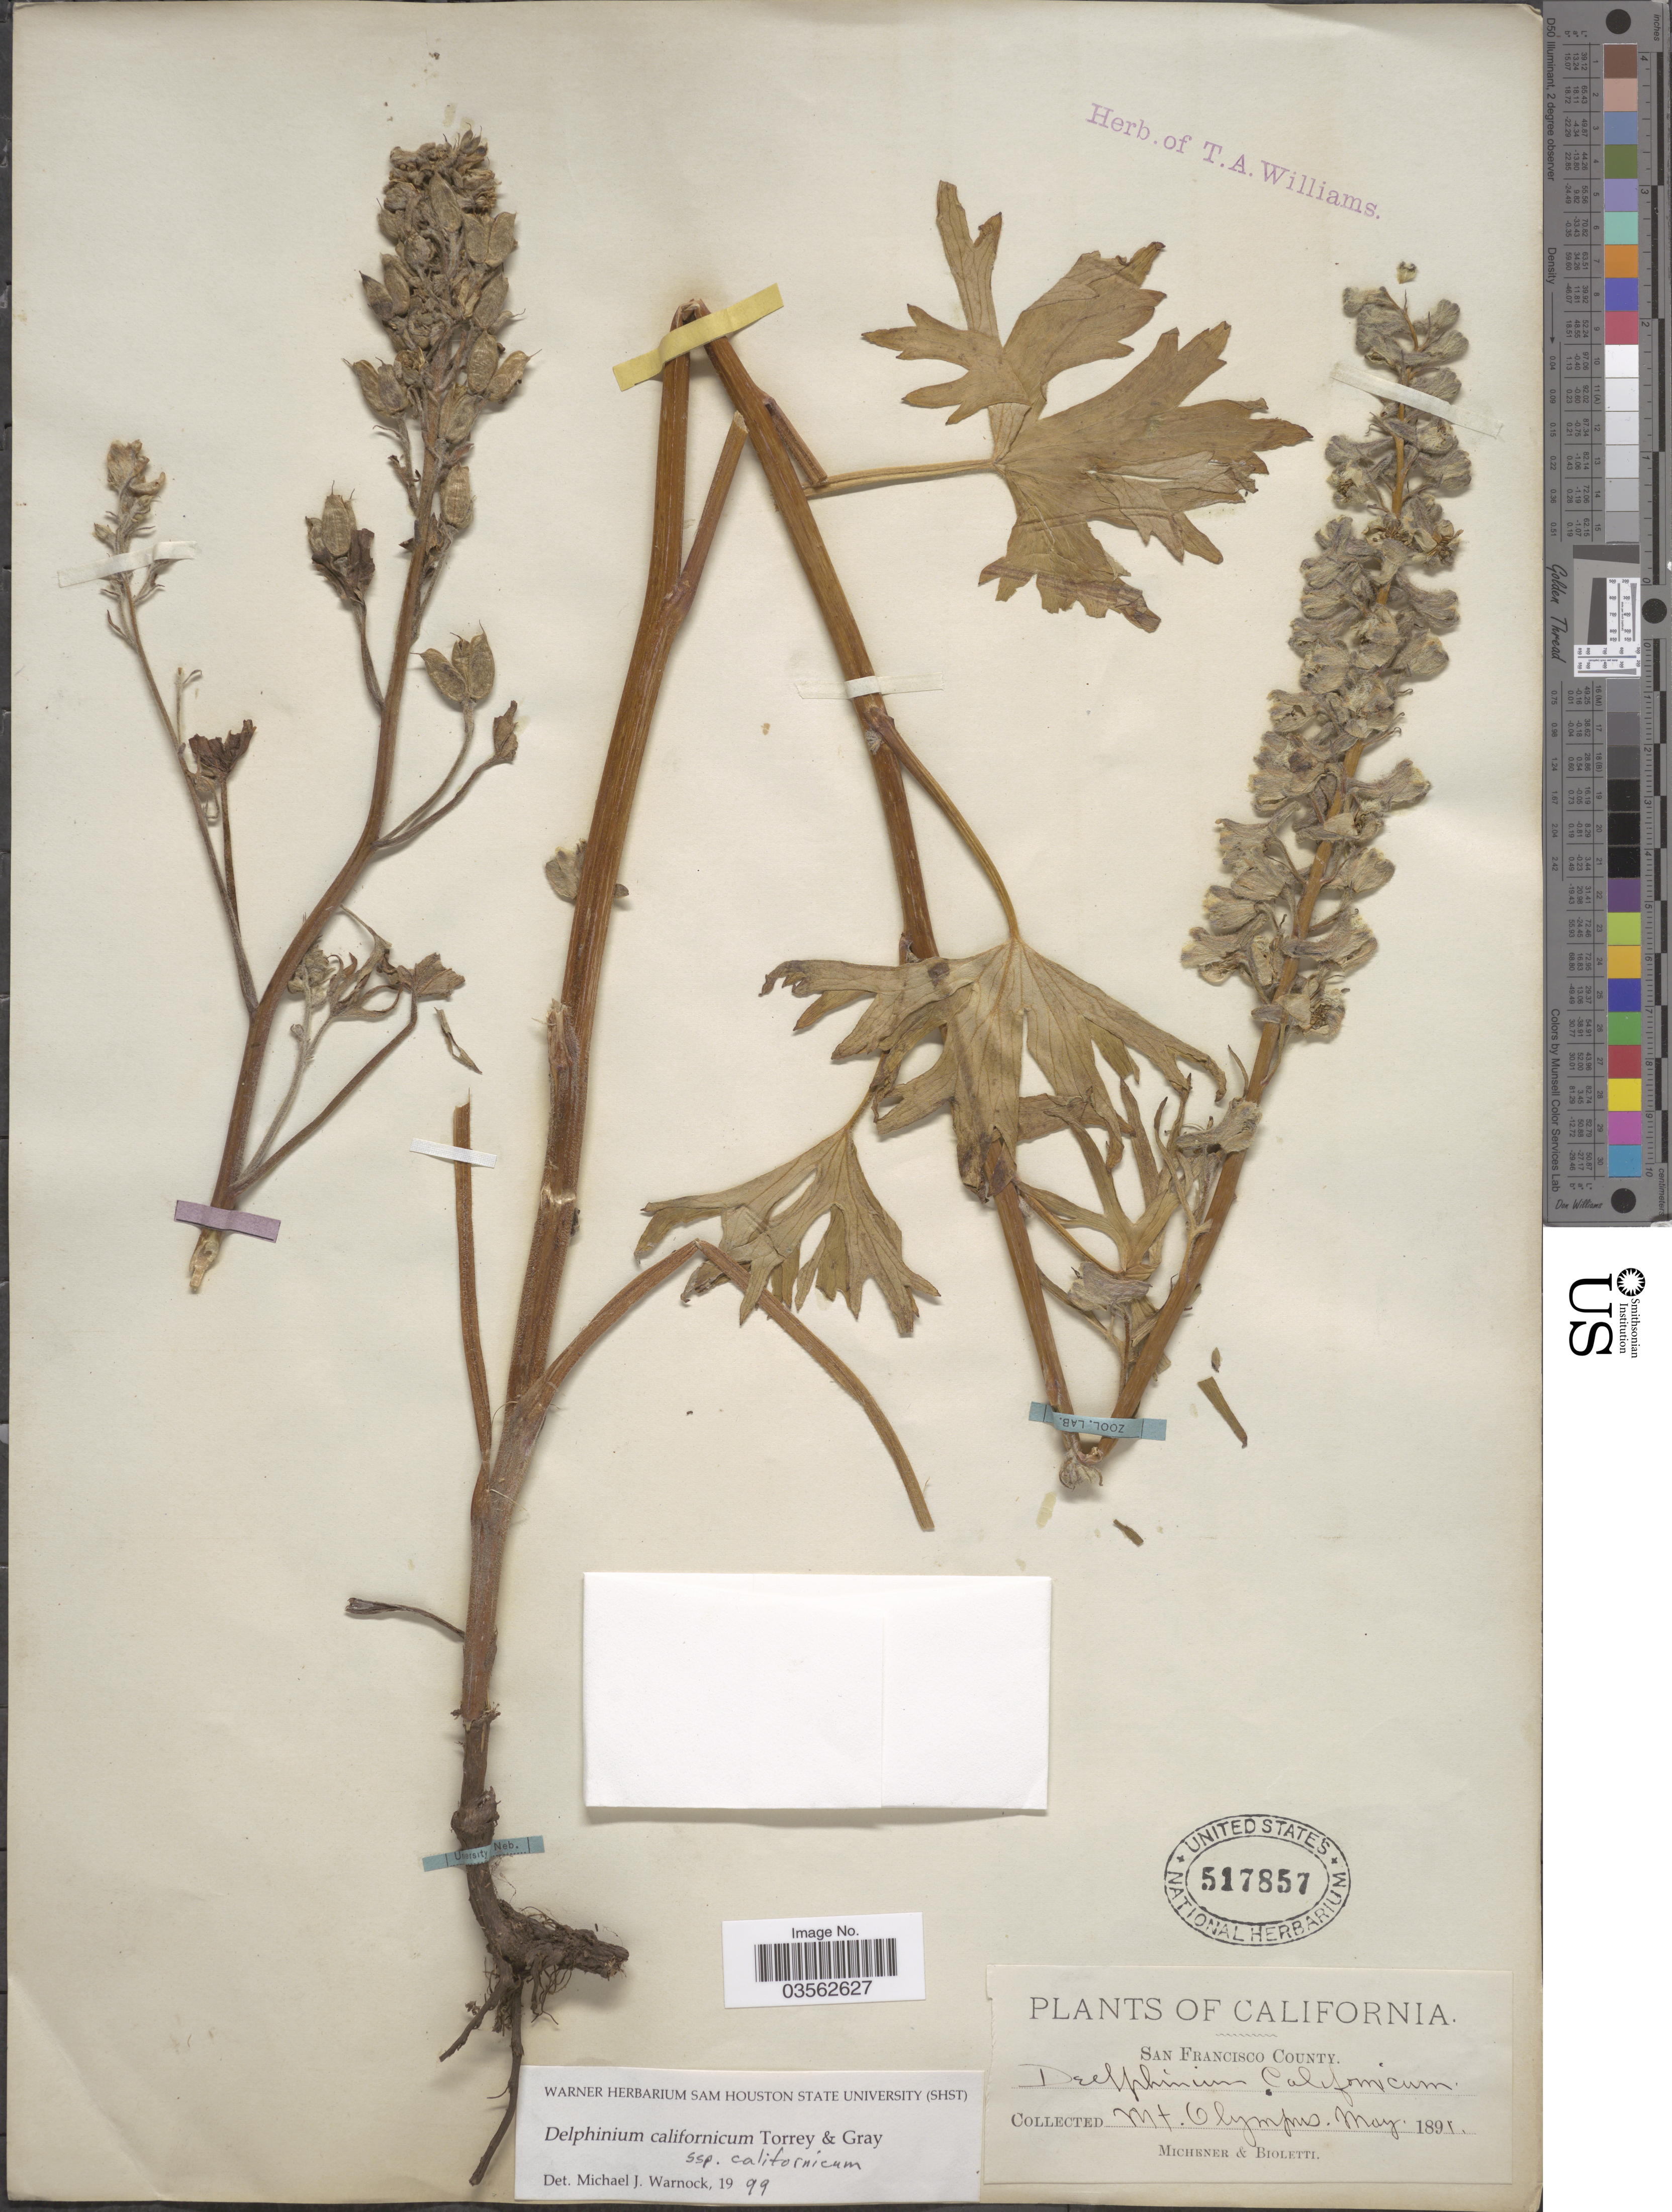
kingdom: Plantae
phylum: Tracheophyta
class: Magnoliopsida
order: Ranunculales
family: Ranunculaceae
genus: Delphinium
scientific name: Delphinium californicum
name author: Torr. & A. Gray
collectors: -. Michener & -- Bioletti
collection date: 1891-05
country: United States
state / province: California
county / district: San Francisco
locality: San Francisco County. Mt. Olympus.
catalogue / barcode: US 517857